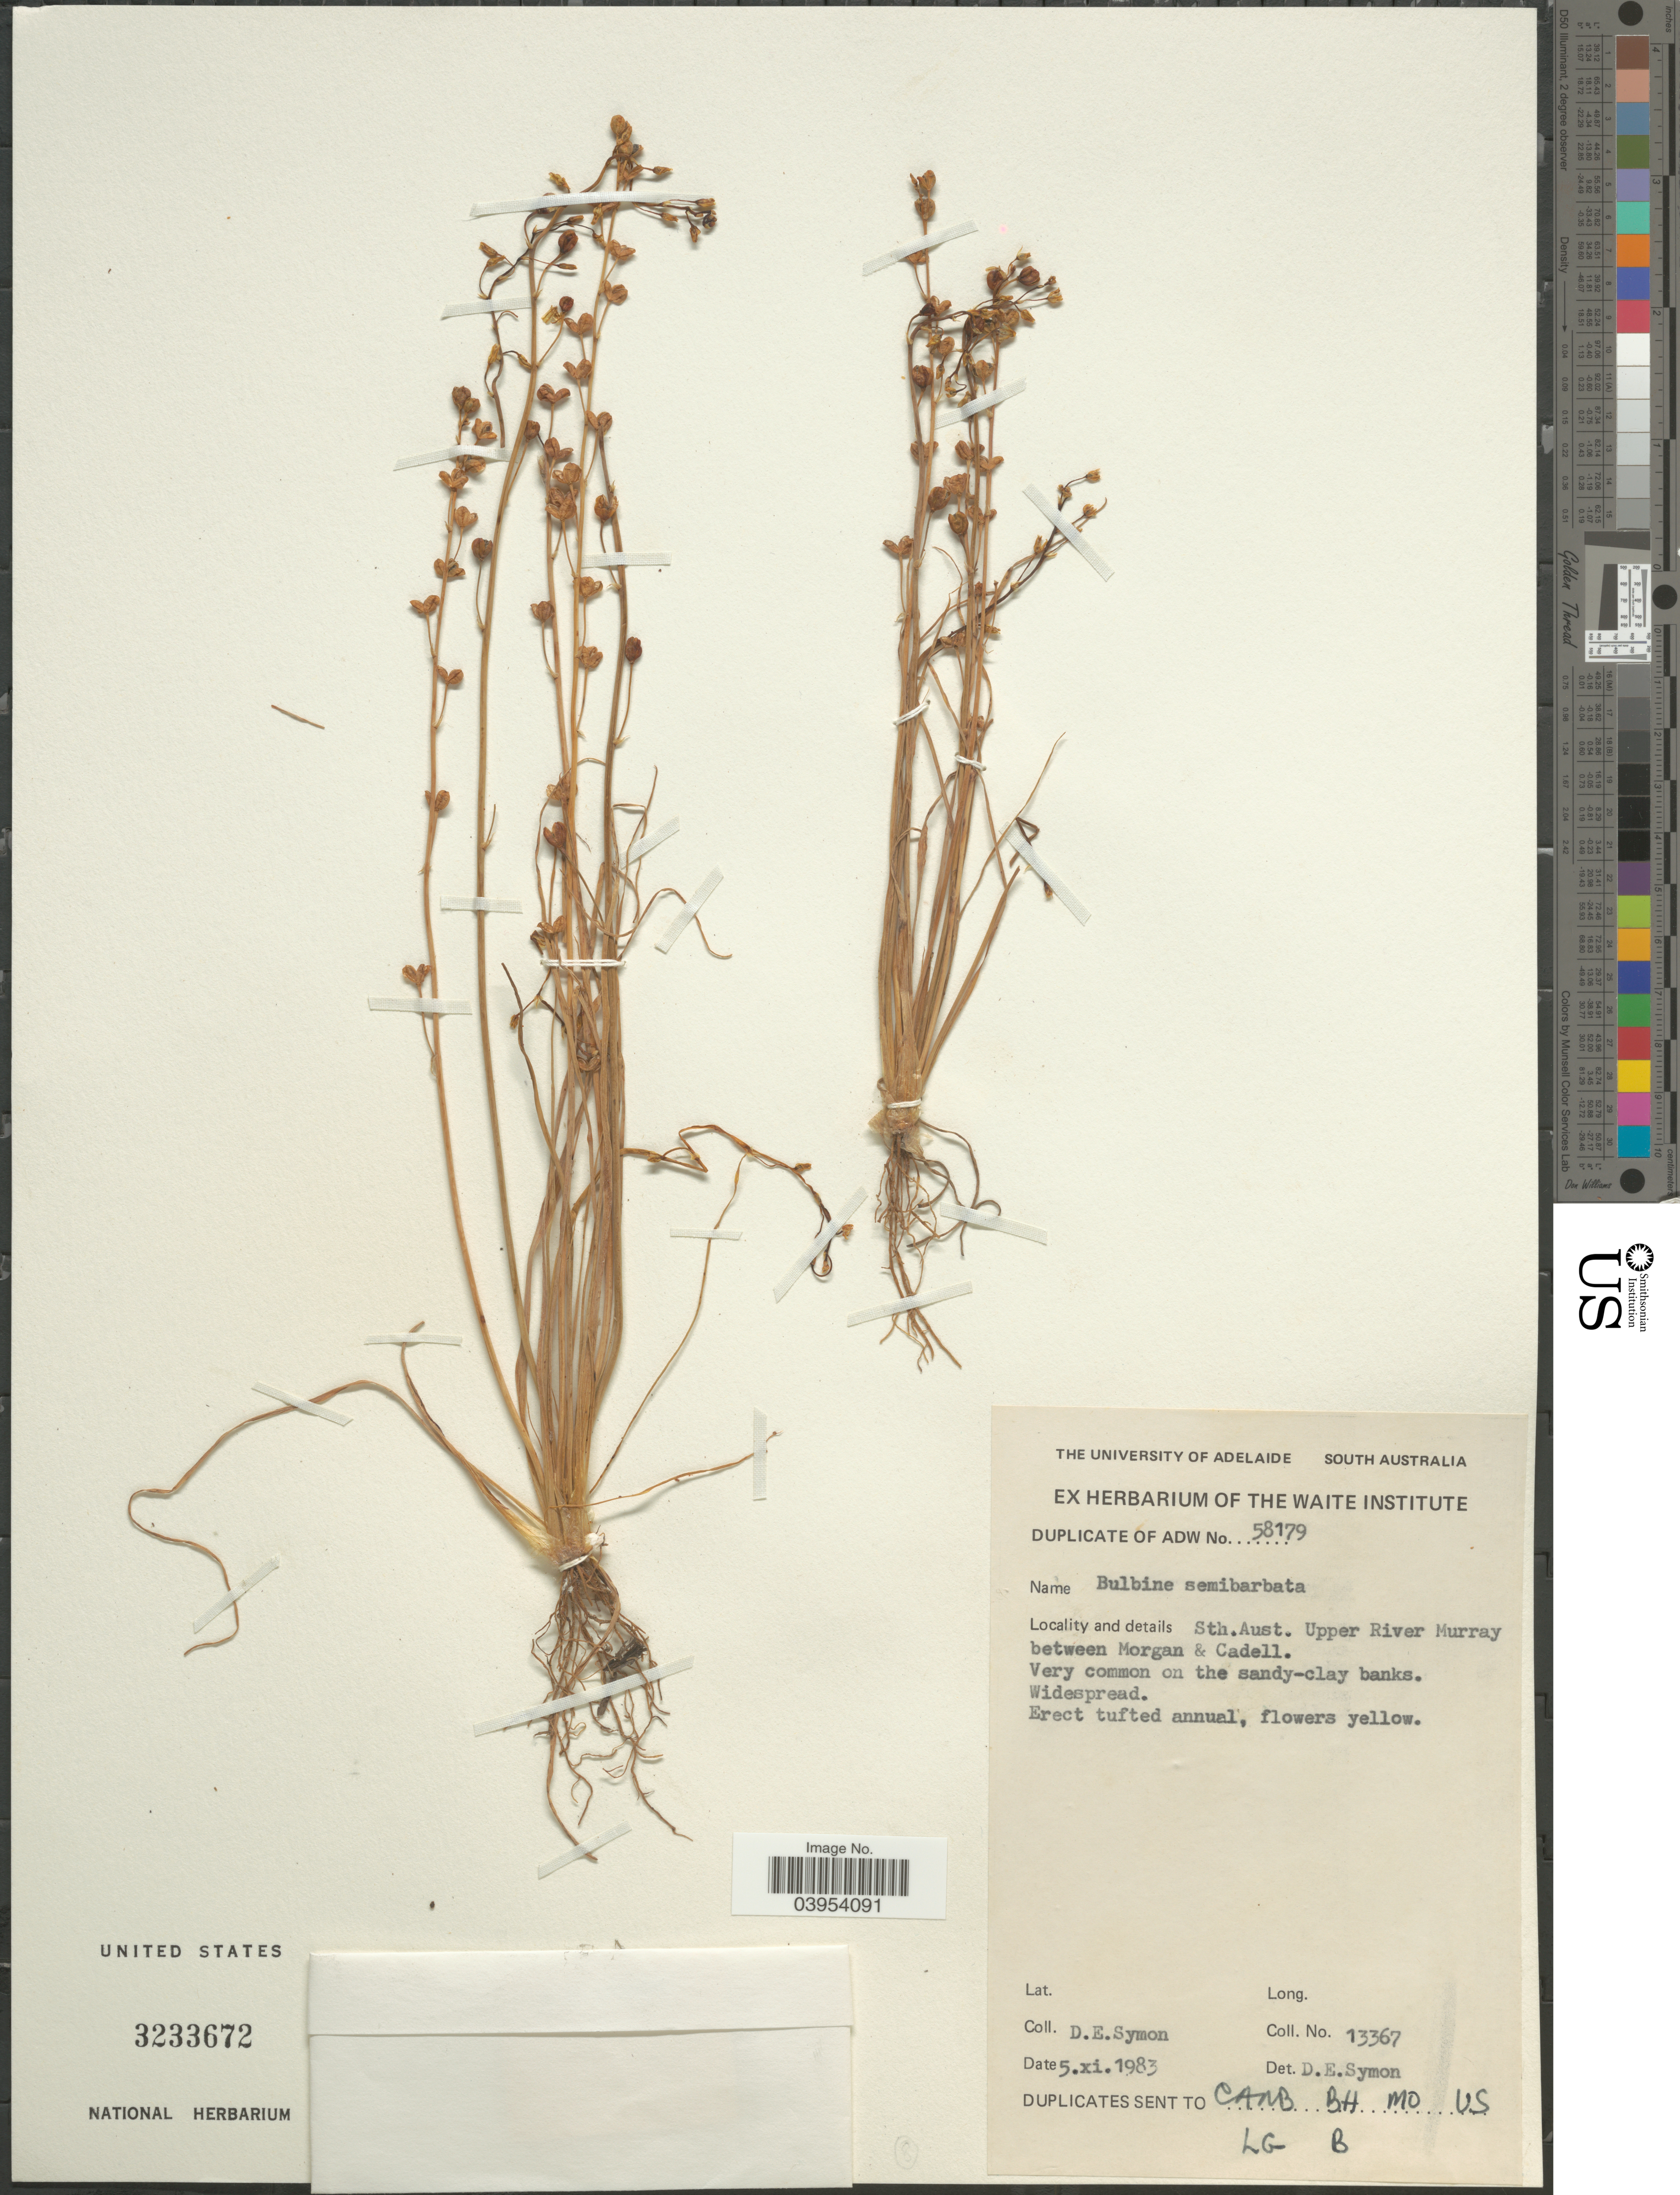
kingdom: Plantae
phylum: Tracheophyta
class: Liliopsida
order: Asparagales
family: Asphodelaceae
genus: Bulbine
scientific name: Bulbine semibarbata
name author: (R. Br.) Haw.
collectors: D. Symon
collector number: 13367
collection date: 1983-11-05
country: Australia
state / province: South Australia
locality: Upper River Murray between Morgan & Cadell.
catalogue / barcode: US 3233672